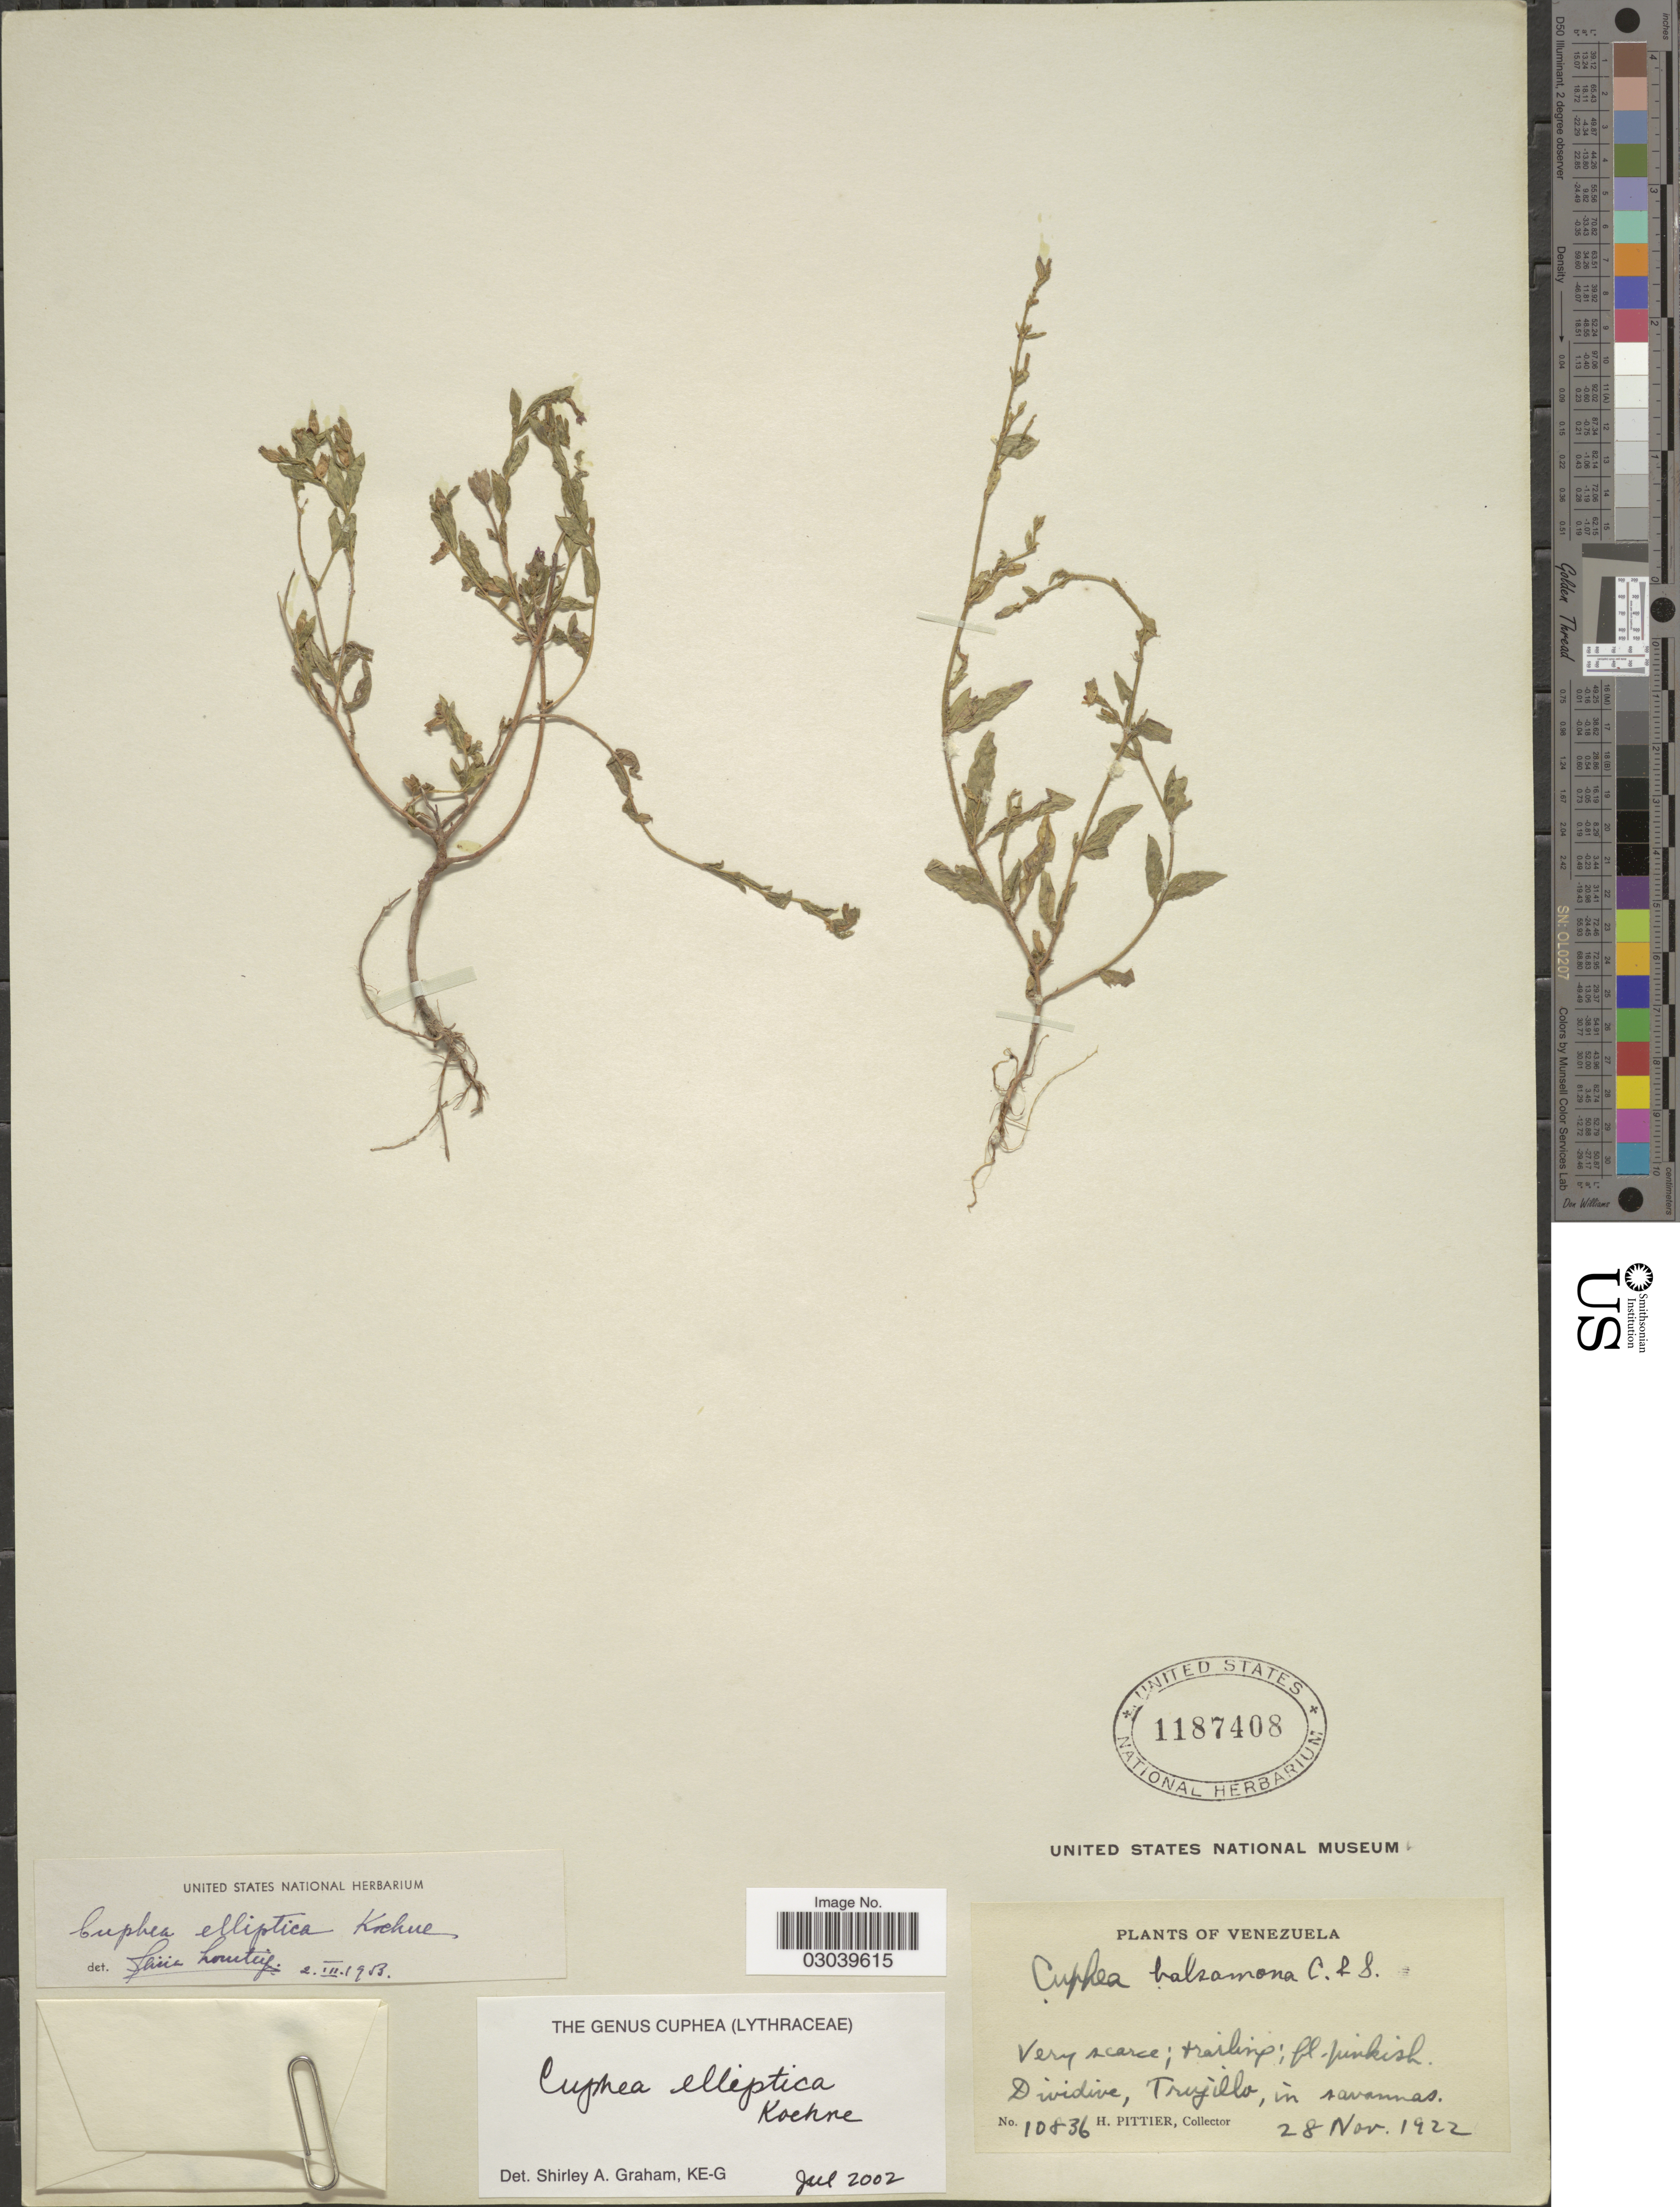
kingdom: Plantae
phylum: Tracheophyta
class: Magnoliopsida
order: Myrtales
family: Lythraceae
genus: Cuphea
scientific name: Cuphea elliptica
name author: Koehne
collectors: H. F. Pittier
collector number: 10836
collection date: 1922-11-28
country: Venezuela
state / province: Trujillo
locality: Dividive.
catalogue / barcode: US 1187408